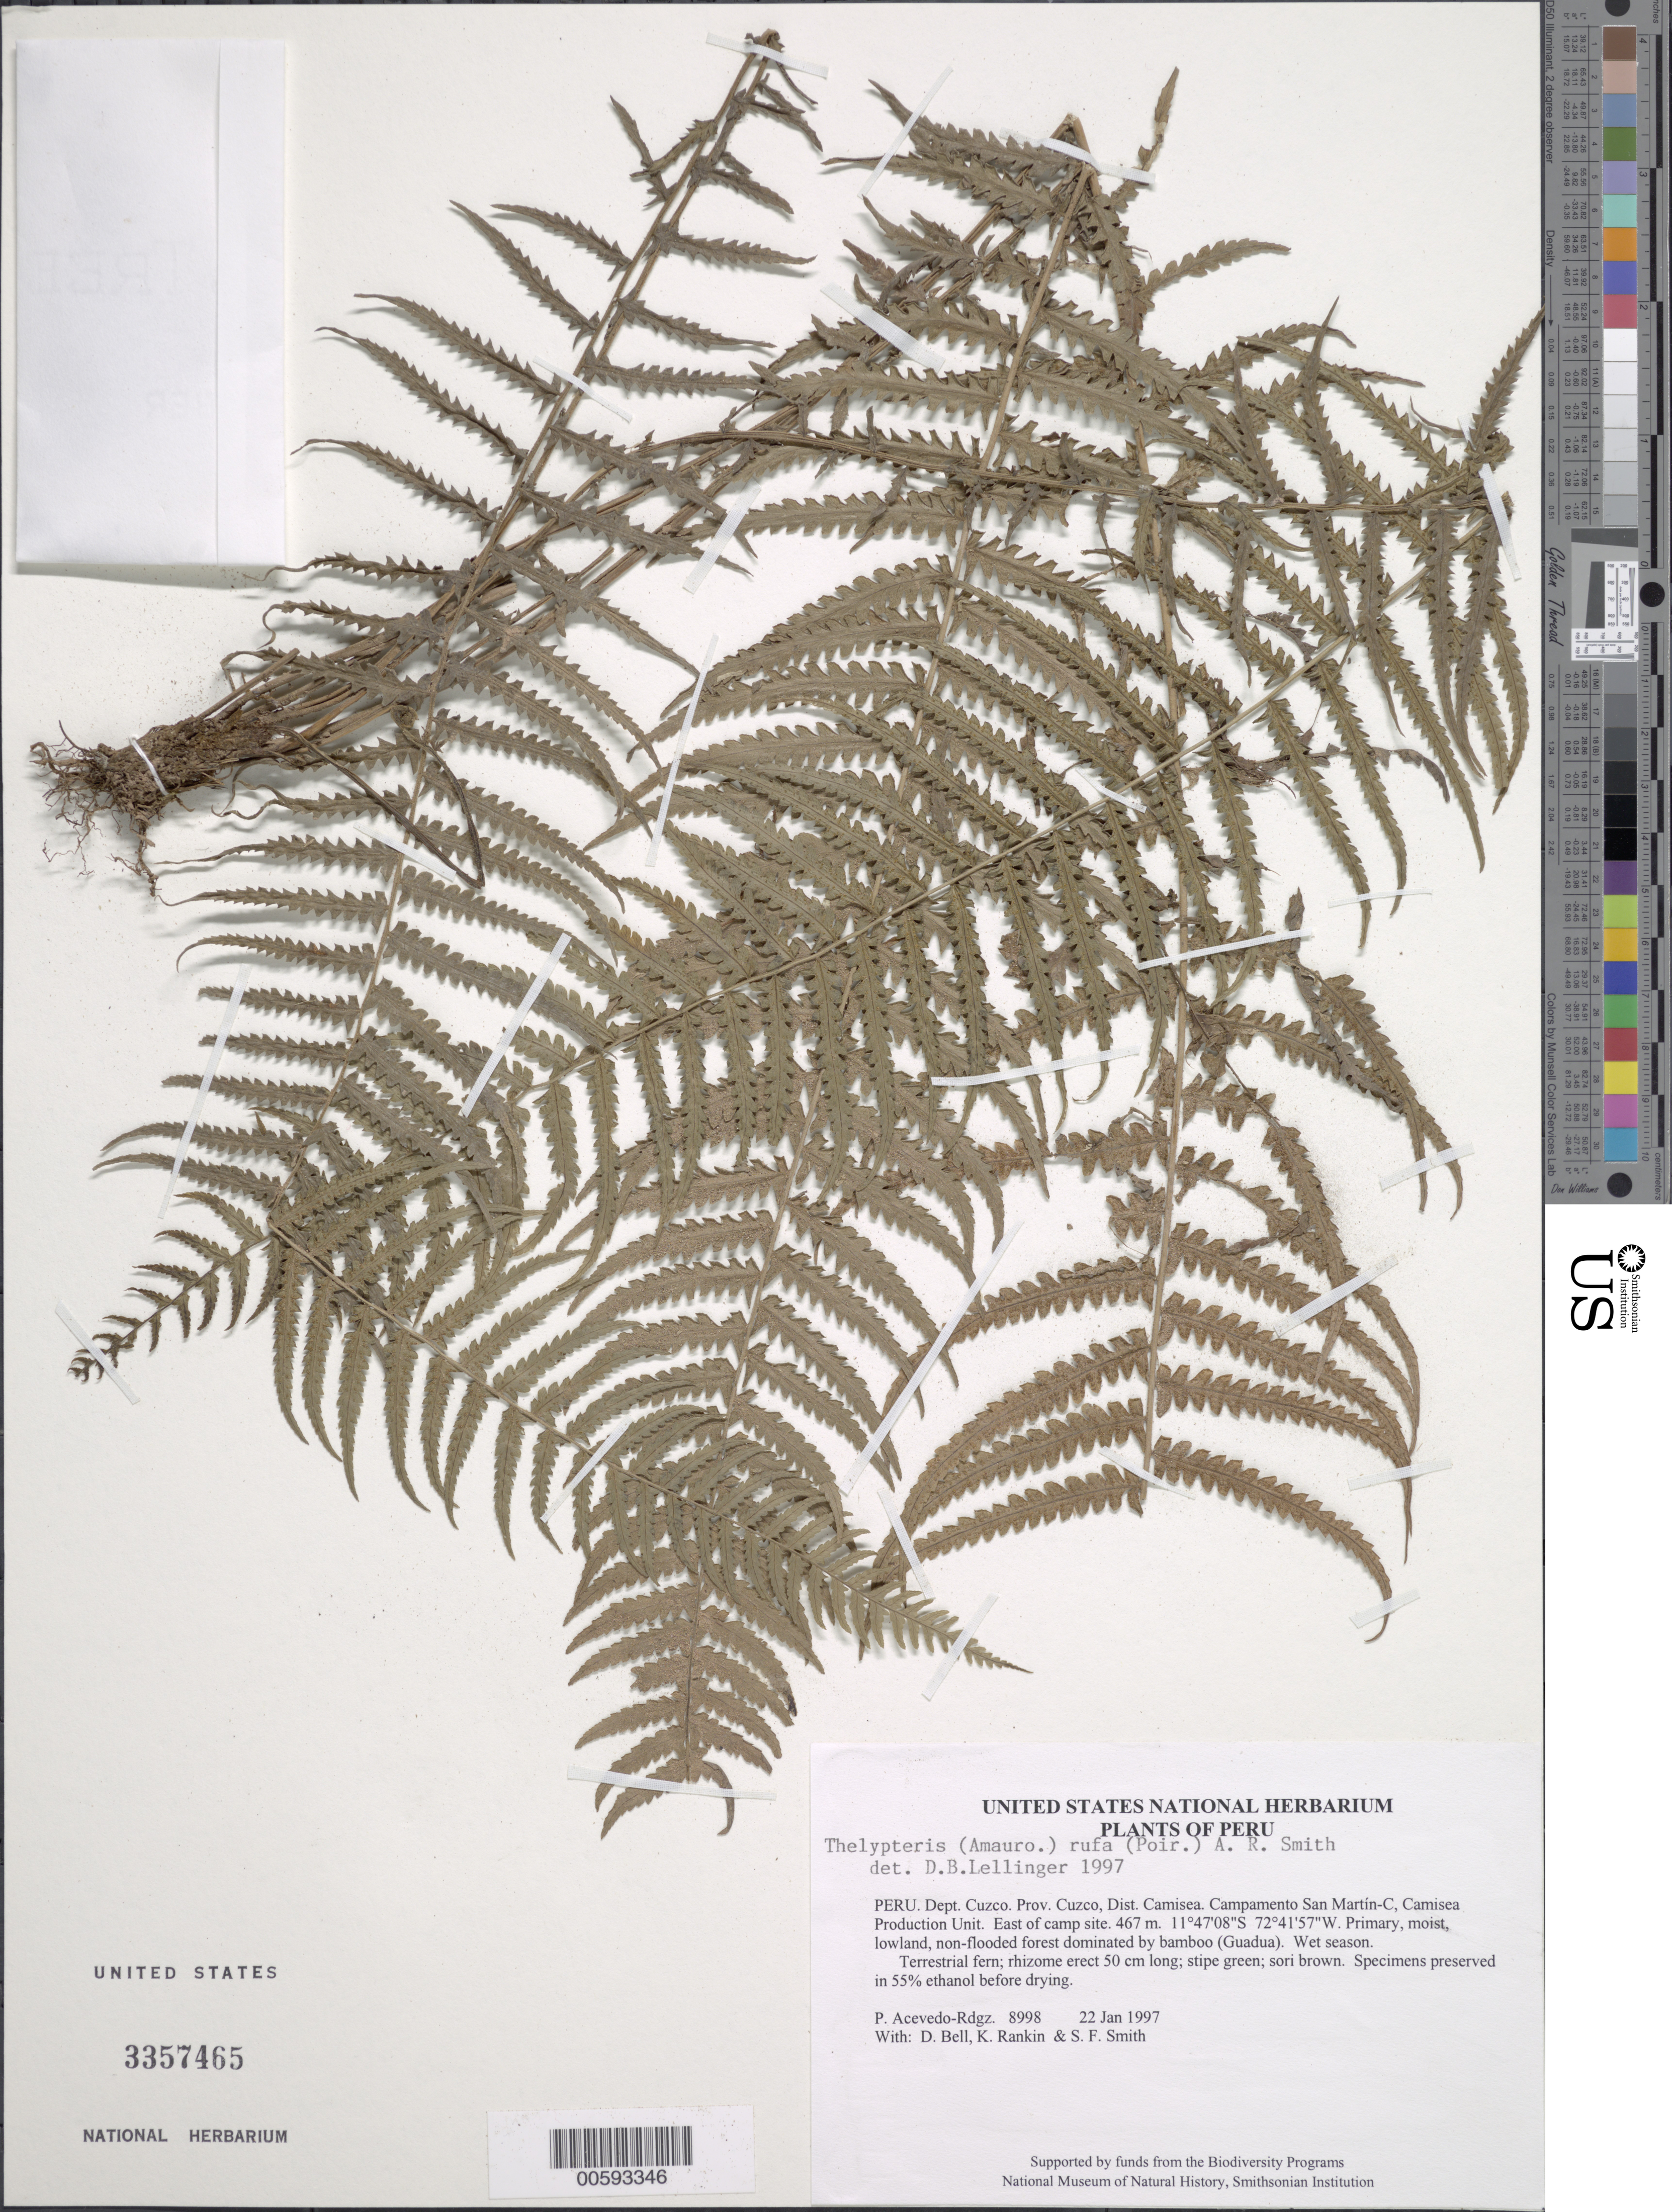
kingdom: Plantae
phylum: Tracheophyta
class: Polypodiopsida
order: Polypodiales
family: Thelypteridaceae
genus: Amauropelta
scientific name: Amauropelta rufa (Poir.) comb. nov., ined 2015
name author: (Poir.)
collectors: P. Acevedo-Rodr., D. A. Bell, K. B. Rankin & S.F. Smith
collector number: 8998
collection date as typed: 22 Jan 1997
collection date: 1997-01-22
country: Peru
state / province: Cusco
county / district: Cusco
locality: Districto Camisea, Campamento San Martín-C, Camisea Production Unit. East of camp site.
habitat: Primary, moist, lowland, non-flooded forest dominated by bamboo (Guadua). Wet season.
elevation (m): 467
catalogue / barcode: US 3357465